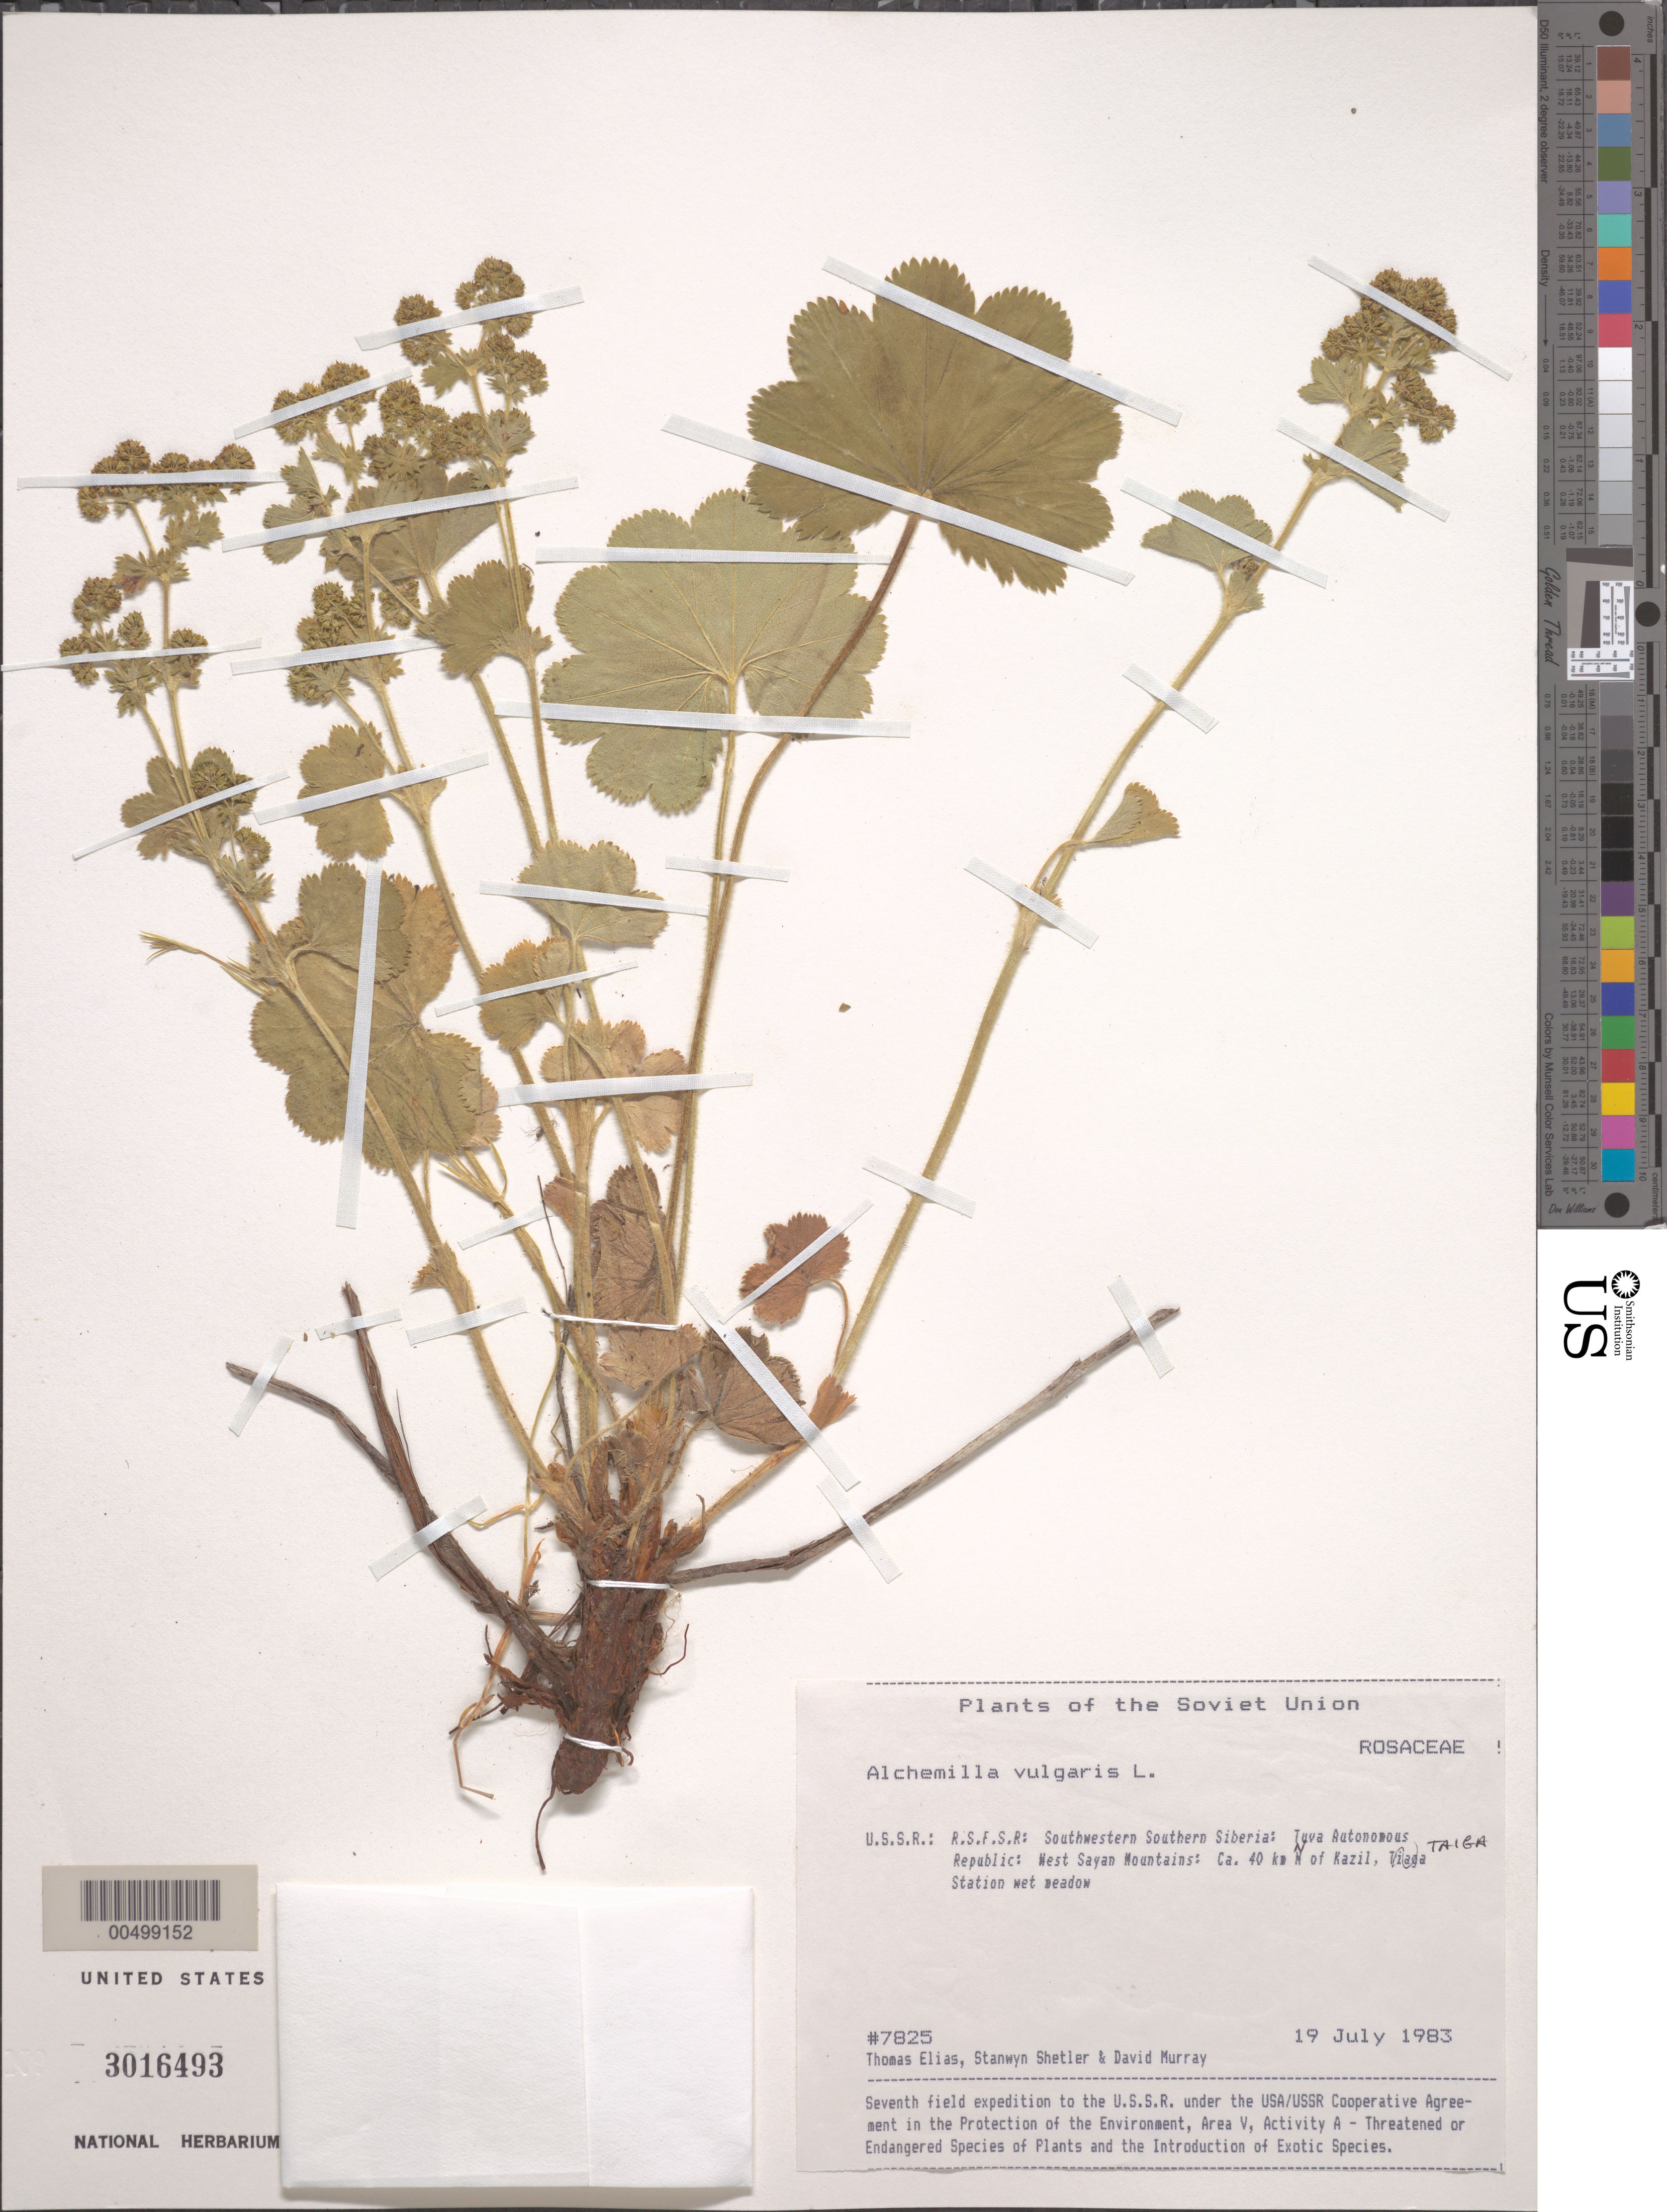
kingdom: Plantae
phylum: Tracheophyta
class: Magnoliopsida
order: Rosales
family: Rosaceae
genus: Alchemilla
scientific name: Alchemilla vulgaris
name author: L.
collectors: T. Elias, S. Shetler & D. F. Murray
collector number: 7825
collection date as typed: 19 Jul 1983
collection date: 1983-07-19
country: Russian Federation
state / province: Tuva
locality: West Sayan Mountains, ca. 40 km N of Kazil [Kyzyl], Taiga Station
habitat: wet meadow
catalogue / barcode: US 3016493